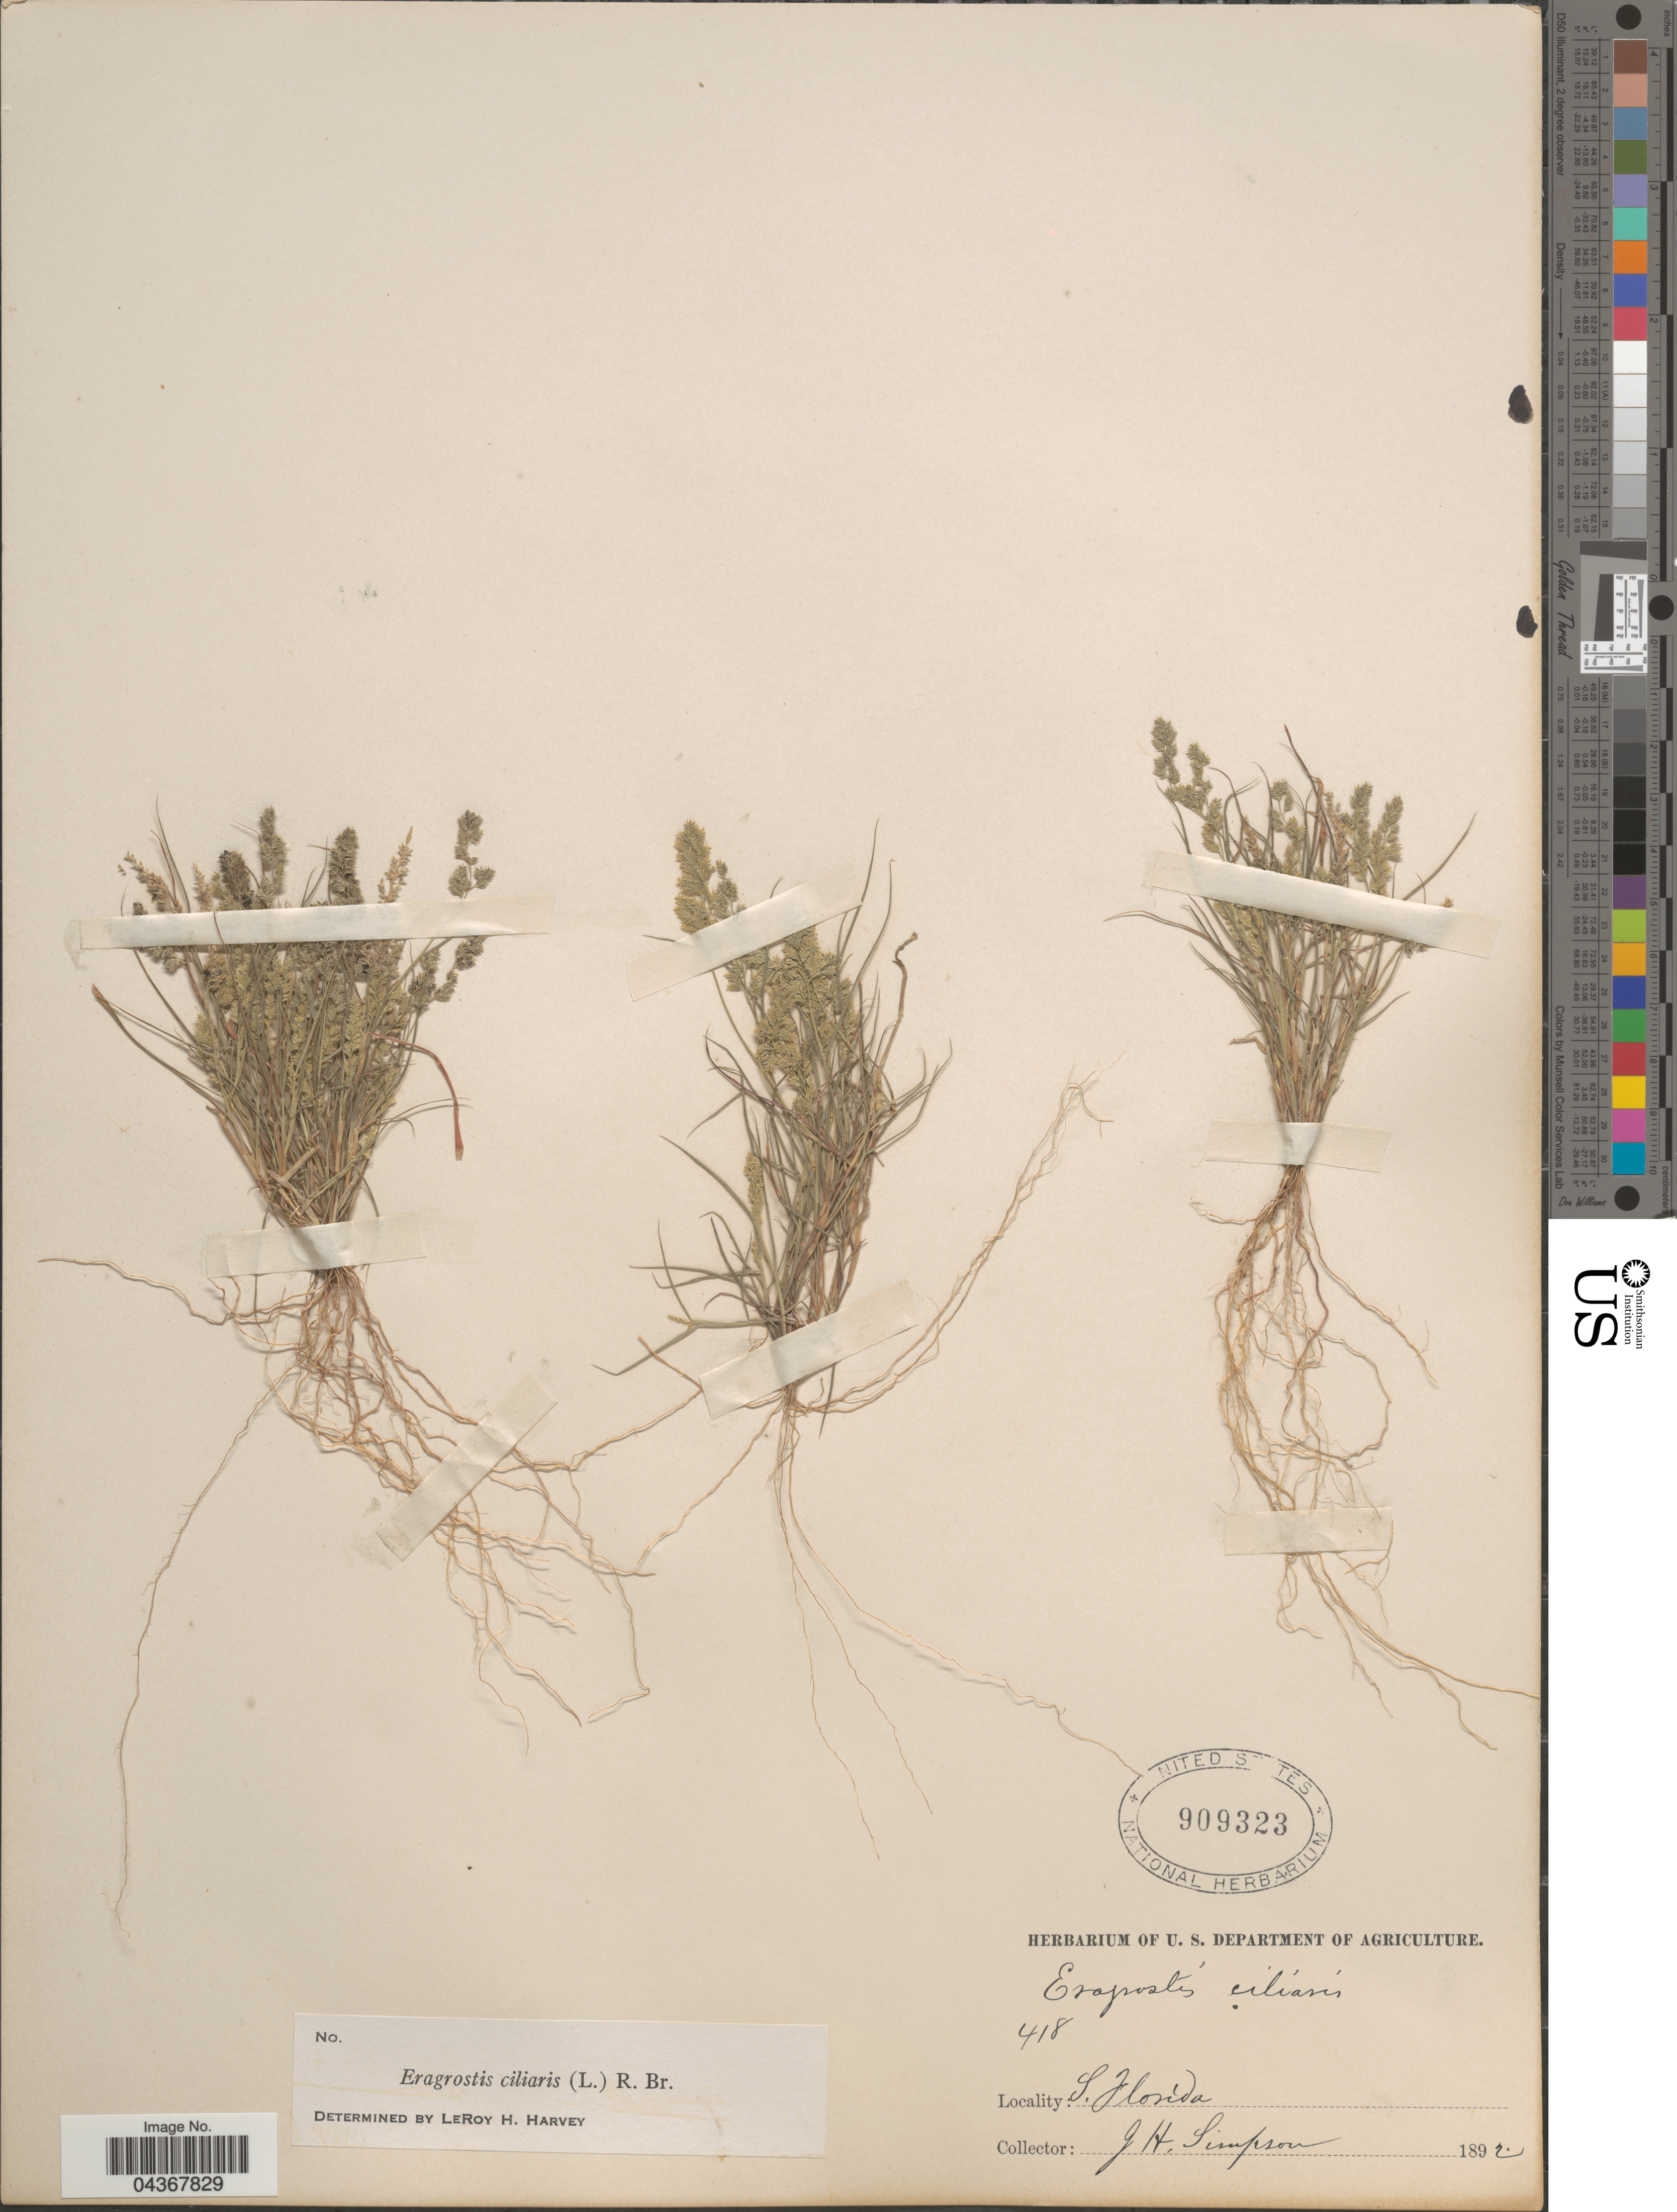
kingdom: Plantae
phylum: Tracheophyta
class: Liliopsida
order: Poales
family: Poaceae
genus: Eragrostis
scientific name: Eragrostis ciliaris var. laxa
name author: Kuntze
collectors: J. H. Simpson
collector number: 418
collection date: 1892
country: United States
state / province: Florida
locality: S. Florida.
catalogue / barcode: US 909323